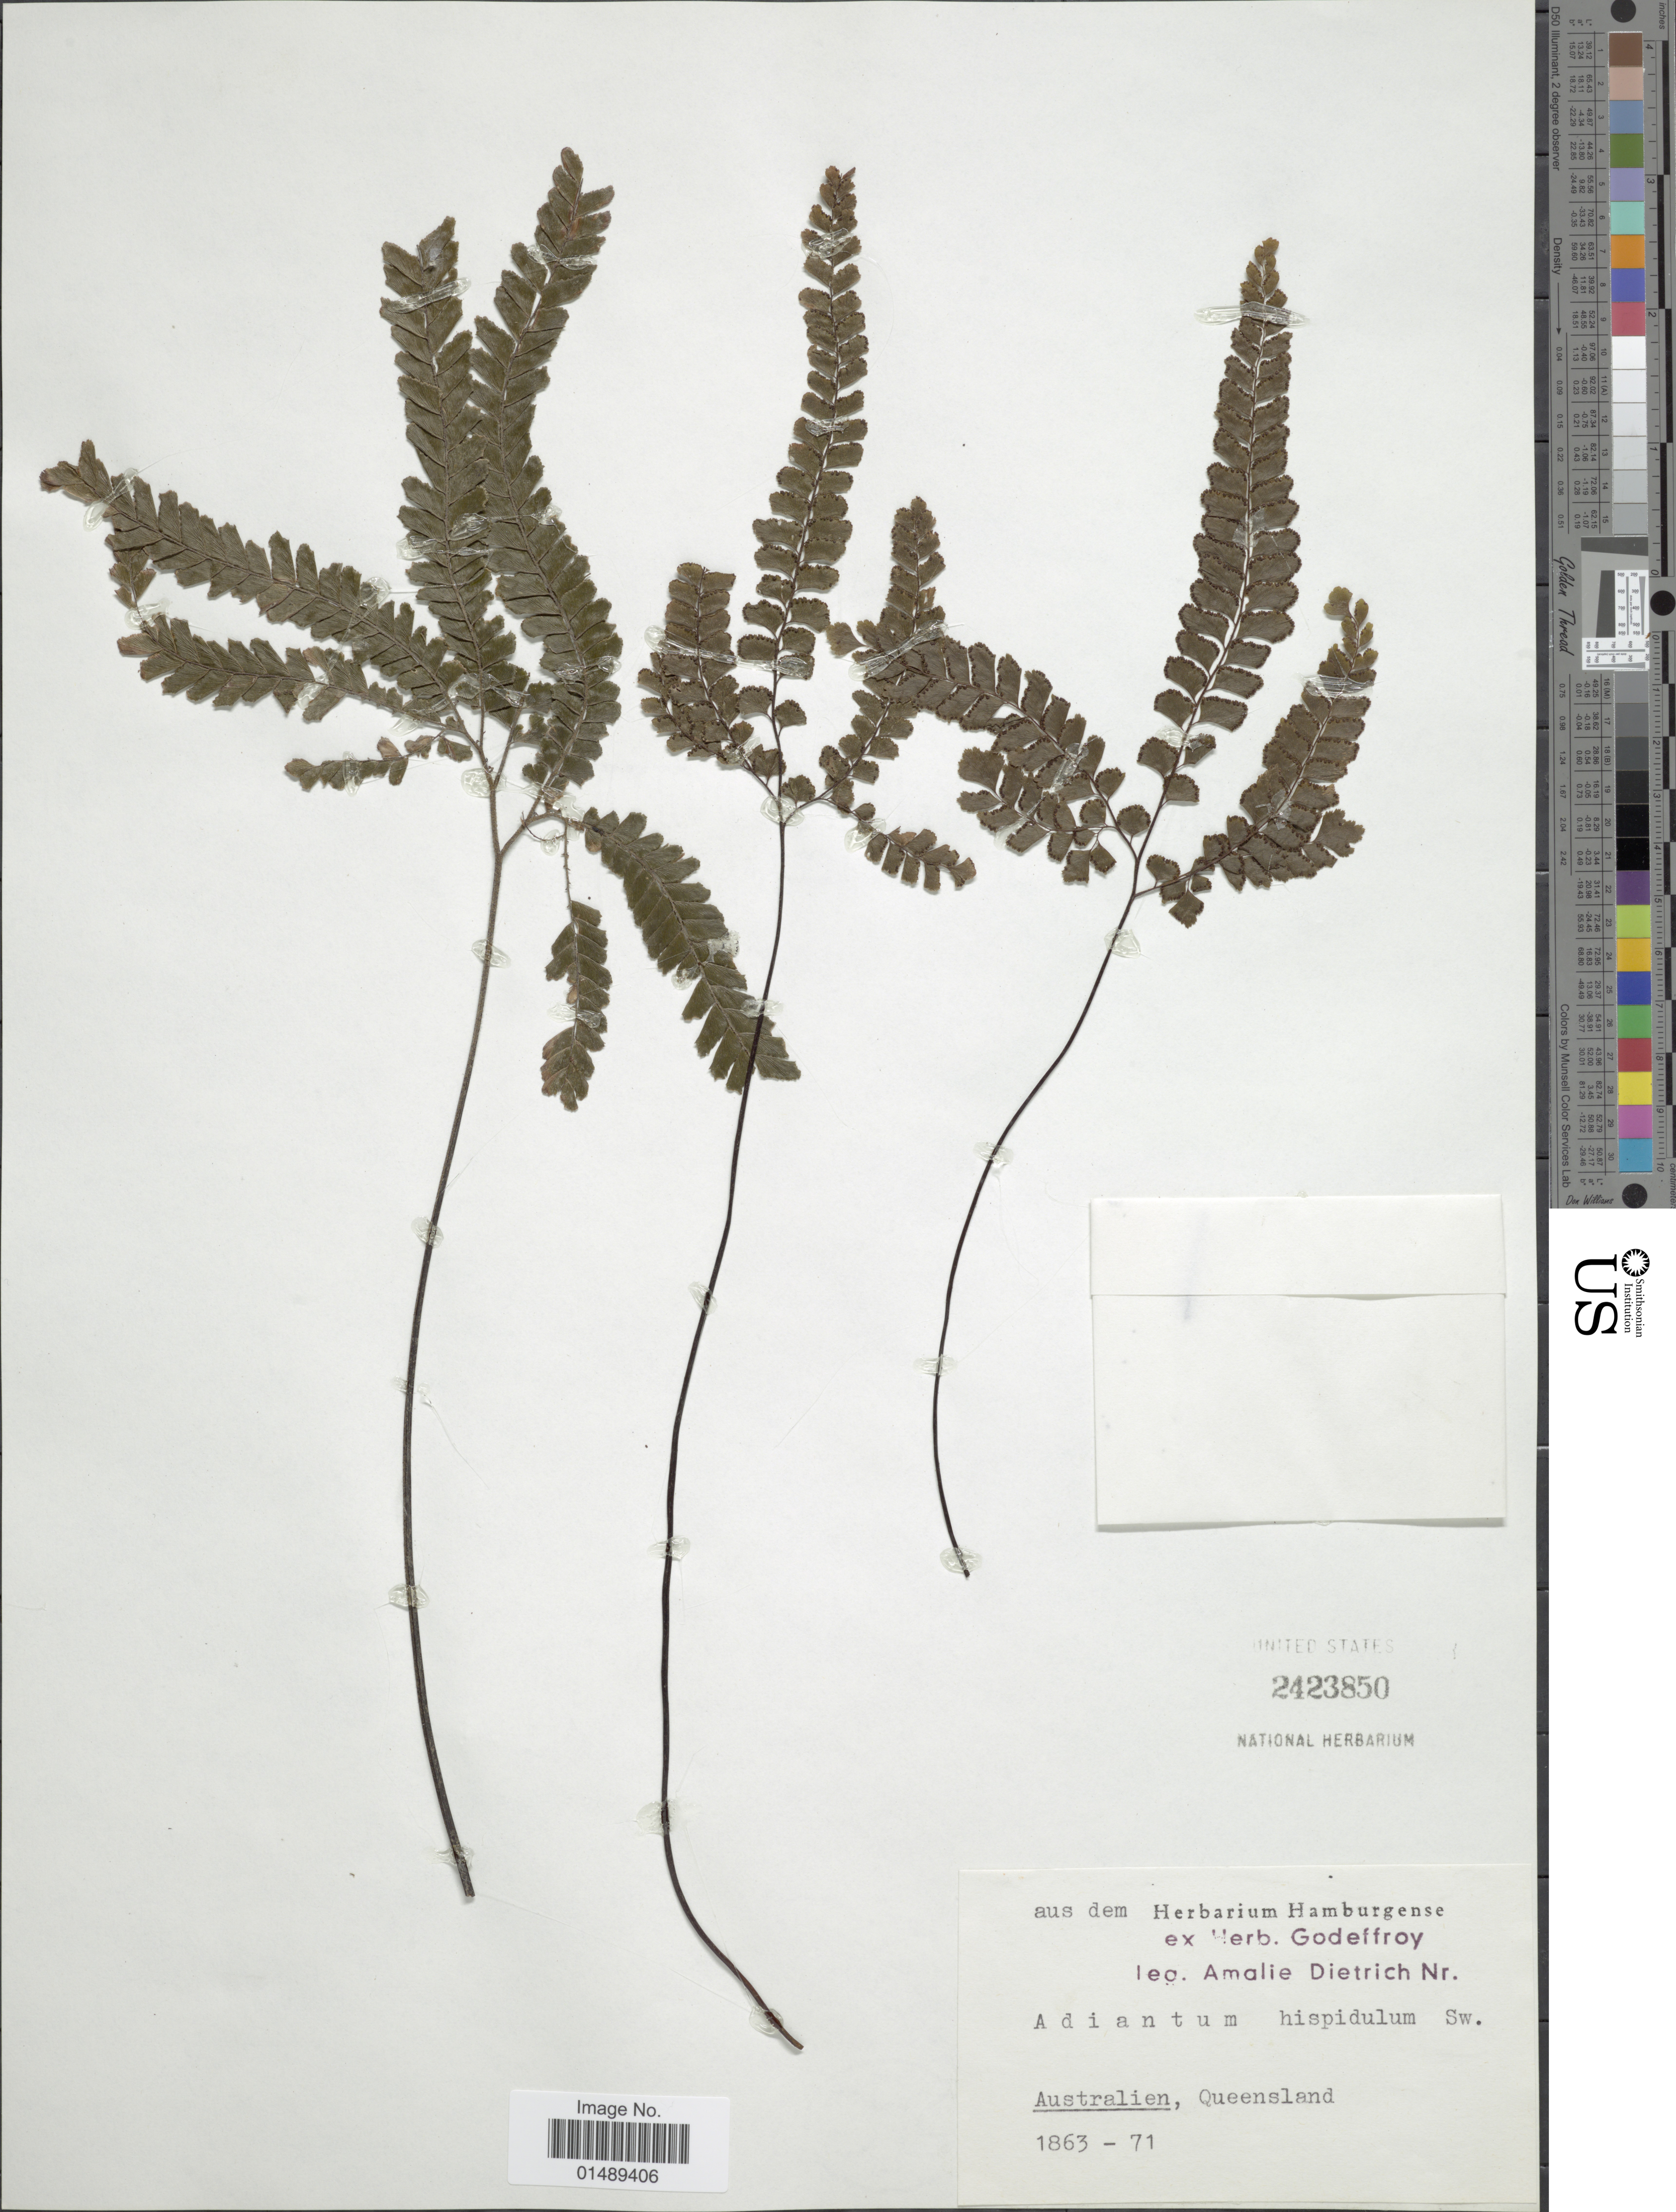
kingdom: Plantae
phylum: Tracheophyta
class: Polypodiopsida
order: Polypodiales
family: Pteridaceae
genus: Adiantum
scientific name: Adiantum hispidulum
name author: Sw.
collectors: A. Dietrich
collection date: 1863/1871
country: Australia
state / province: Queensland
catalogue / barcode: US 2423850